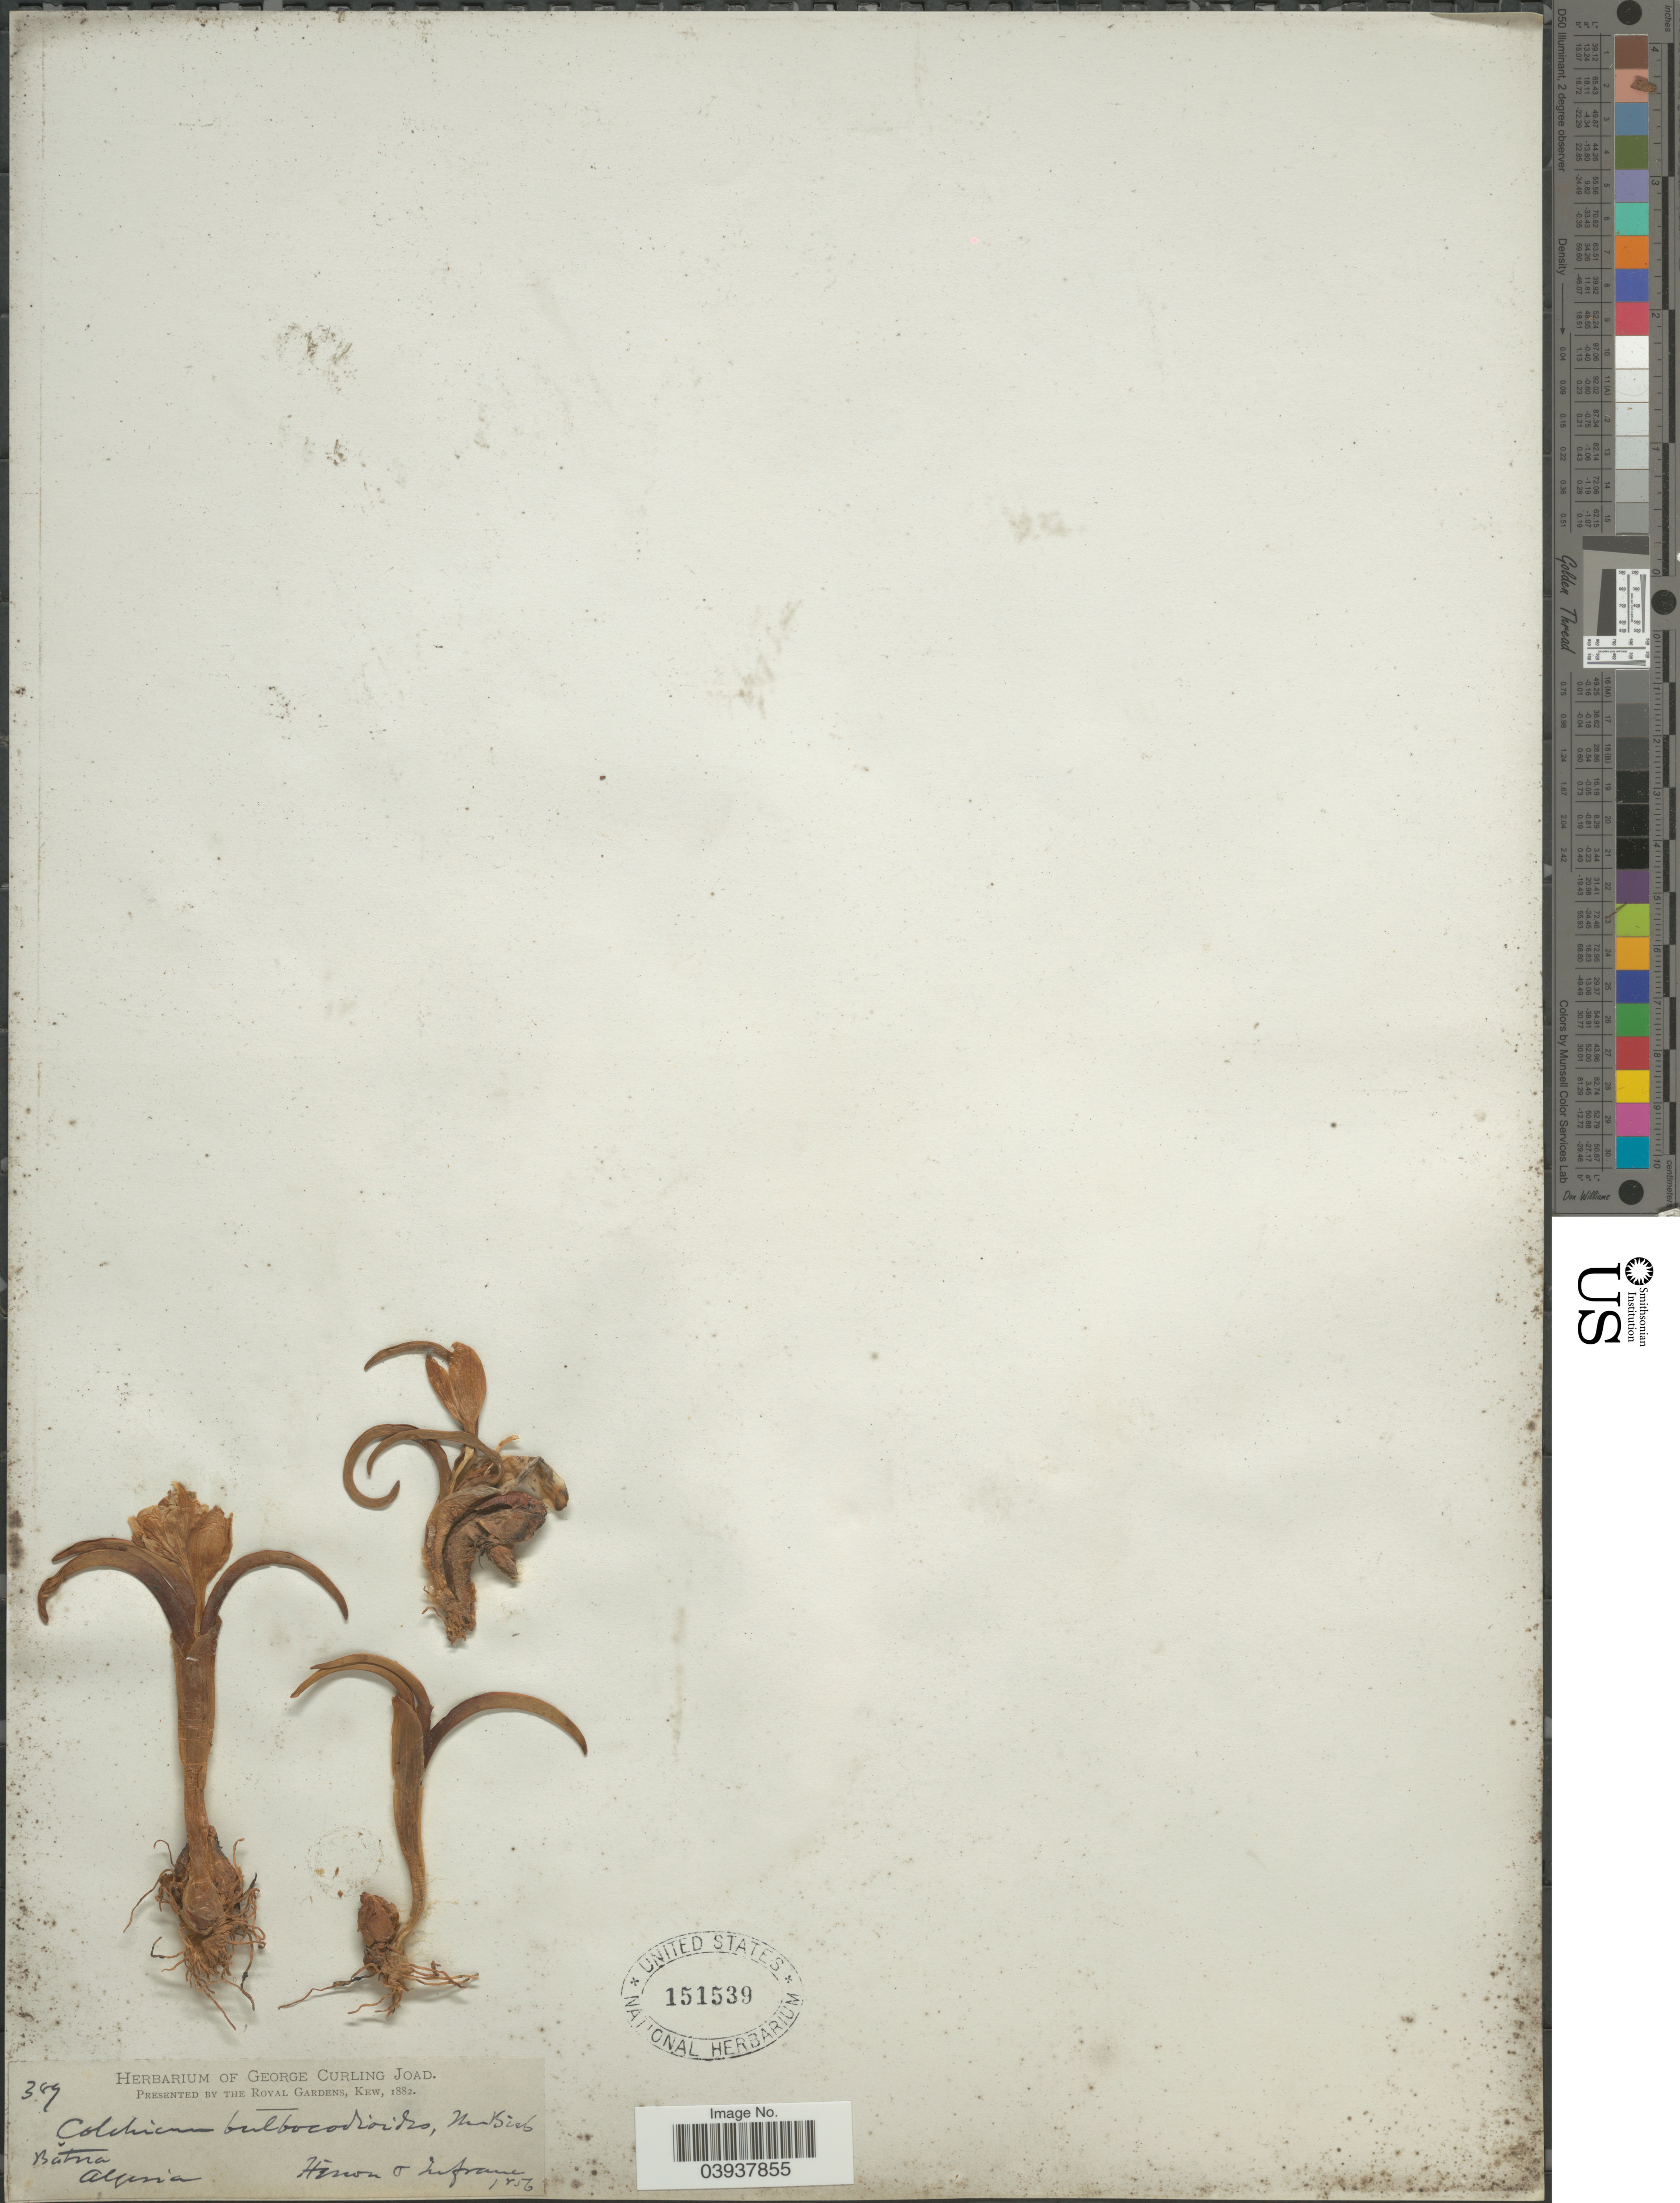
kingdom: Plantae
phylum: Tracheophyta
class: Liliopsida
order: Liliales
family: Colchicaceae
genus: Colchicum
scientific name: Colchicum bulbocodioides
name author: Brot.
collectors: -. Henon & Lefranc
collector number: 389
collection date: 1856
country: Algeria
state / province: Batna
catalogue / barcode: US 151539